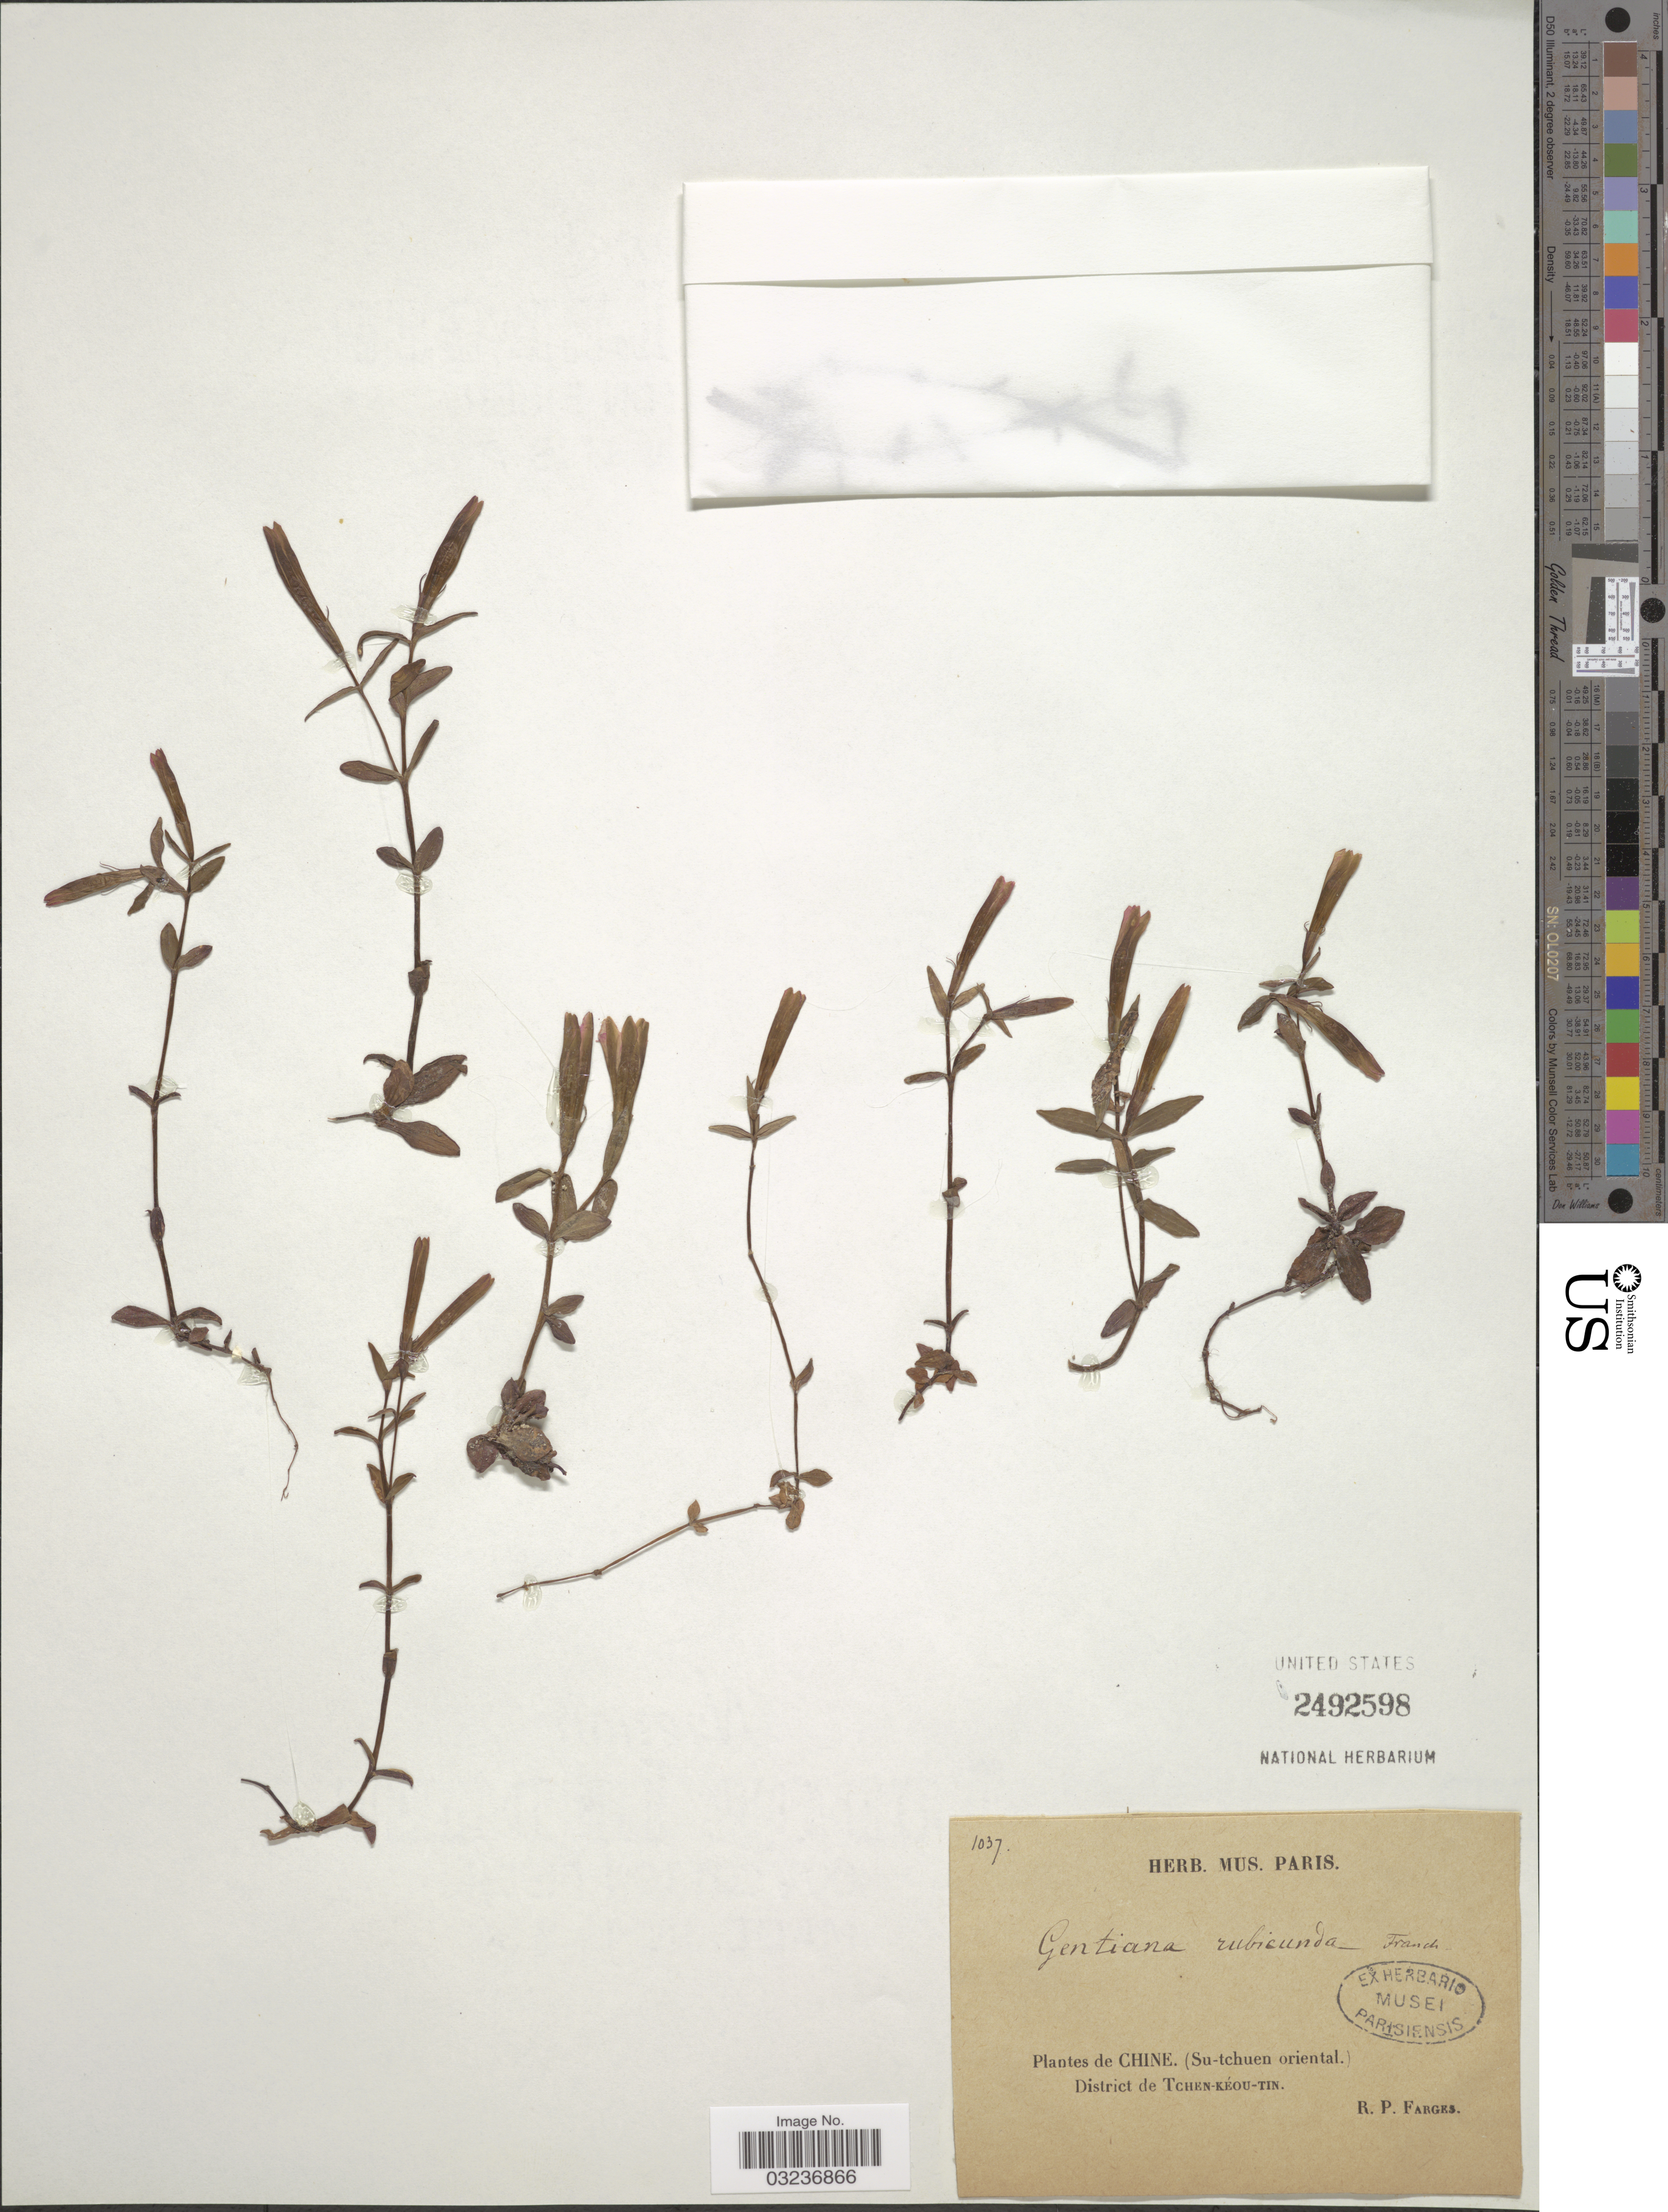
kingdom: Plantae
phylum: Tracheophyta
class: Magnoliopsida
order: Gentianales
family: Gentianaceae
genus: Gentiana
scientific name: Gentiana rubicunda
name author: Franch.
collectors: R. Farges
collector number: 1037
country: China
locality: Chine, (Su-tchuen orientale), District de Tchen-Kéou-Tin.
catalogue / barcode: US 2492598